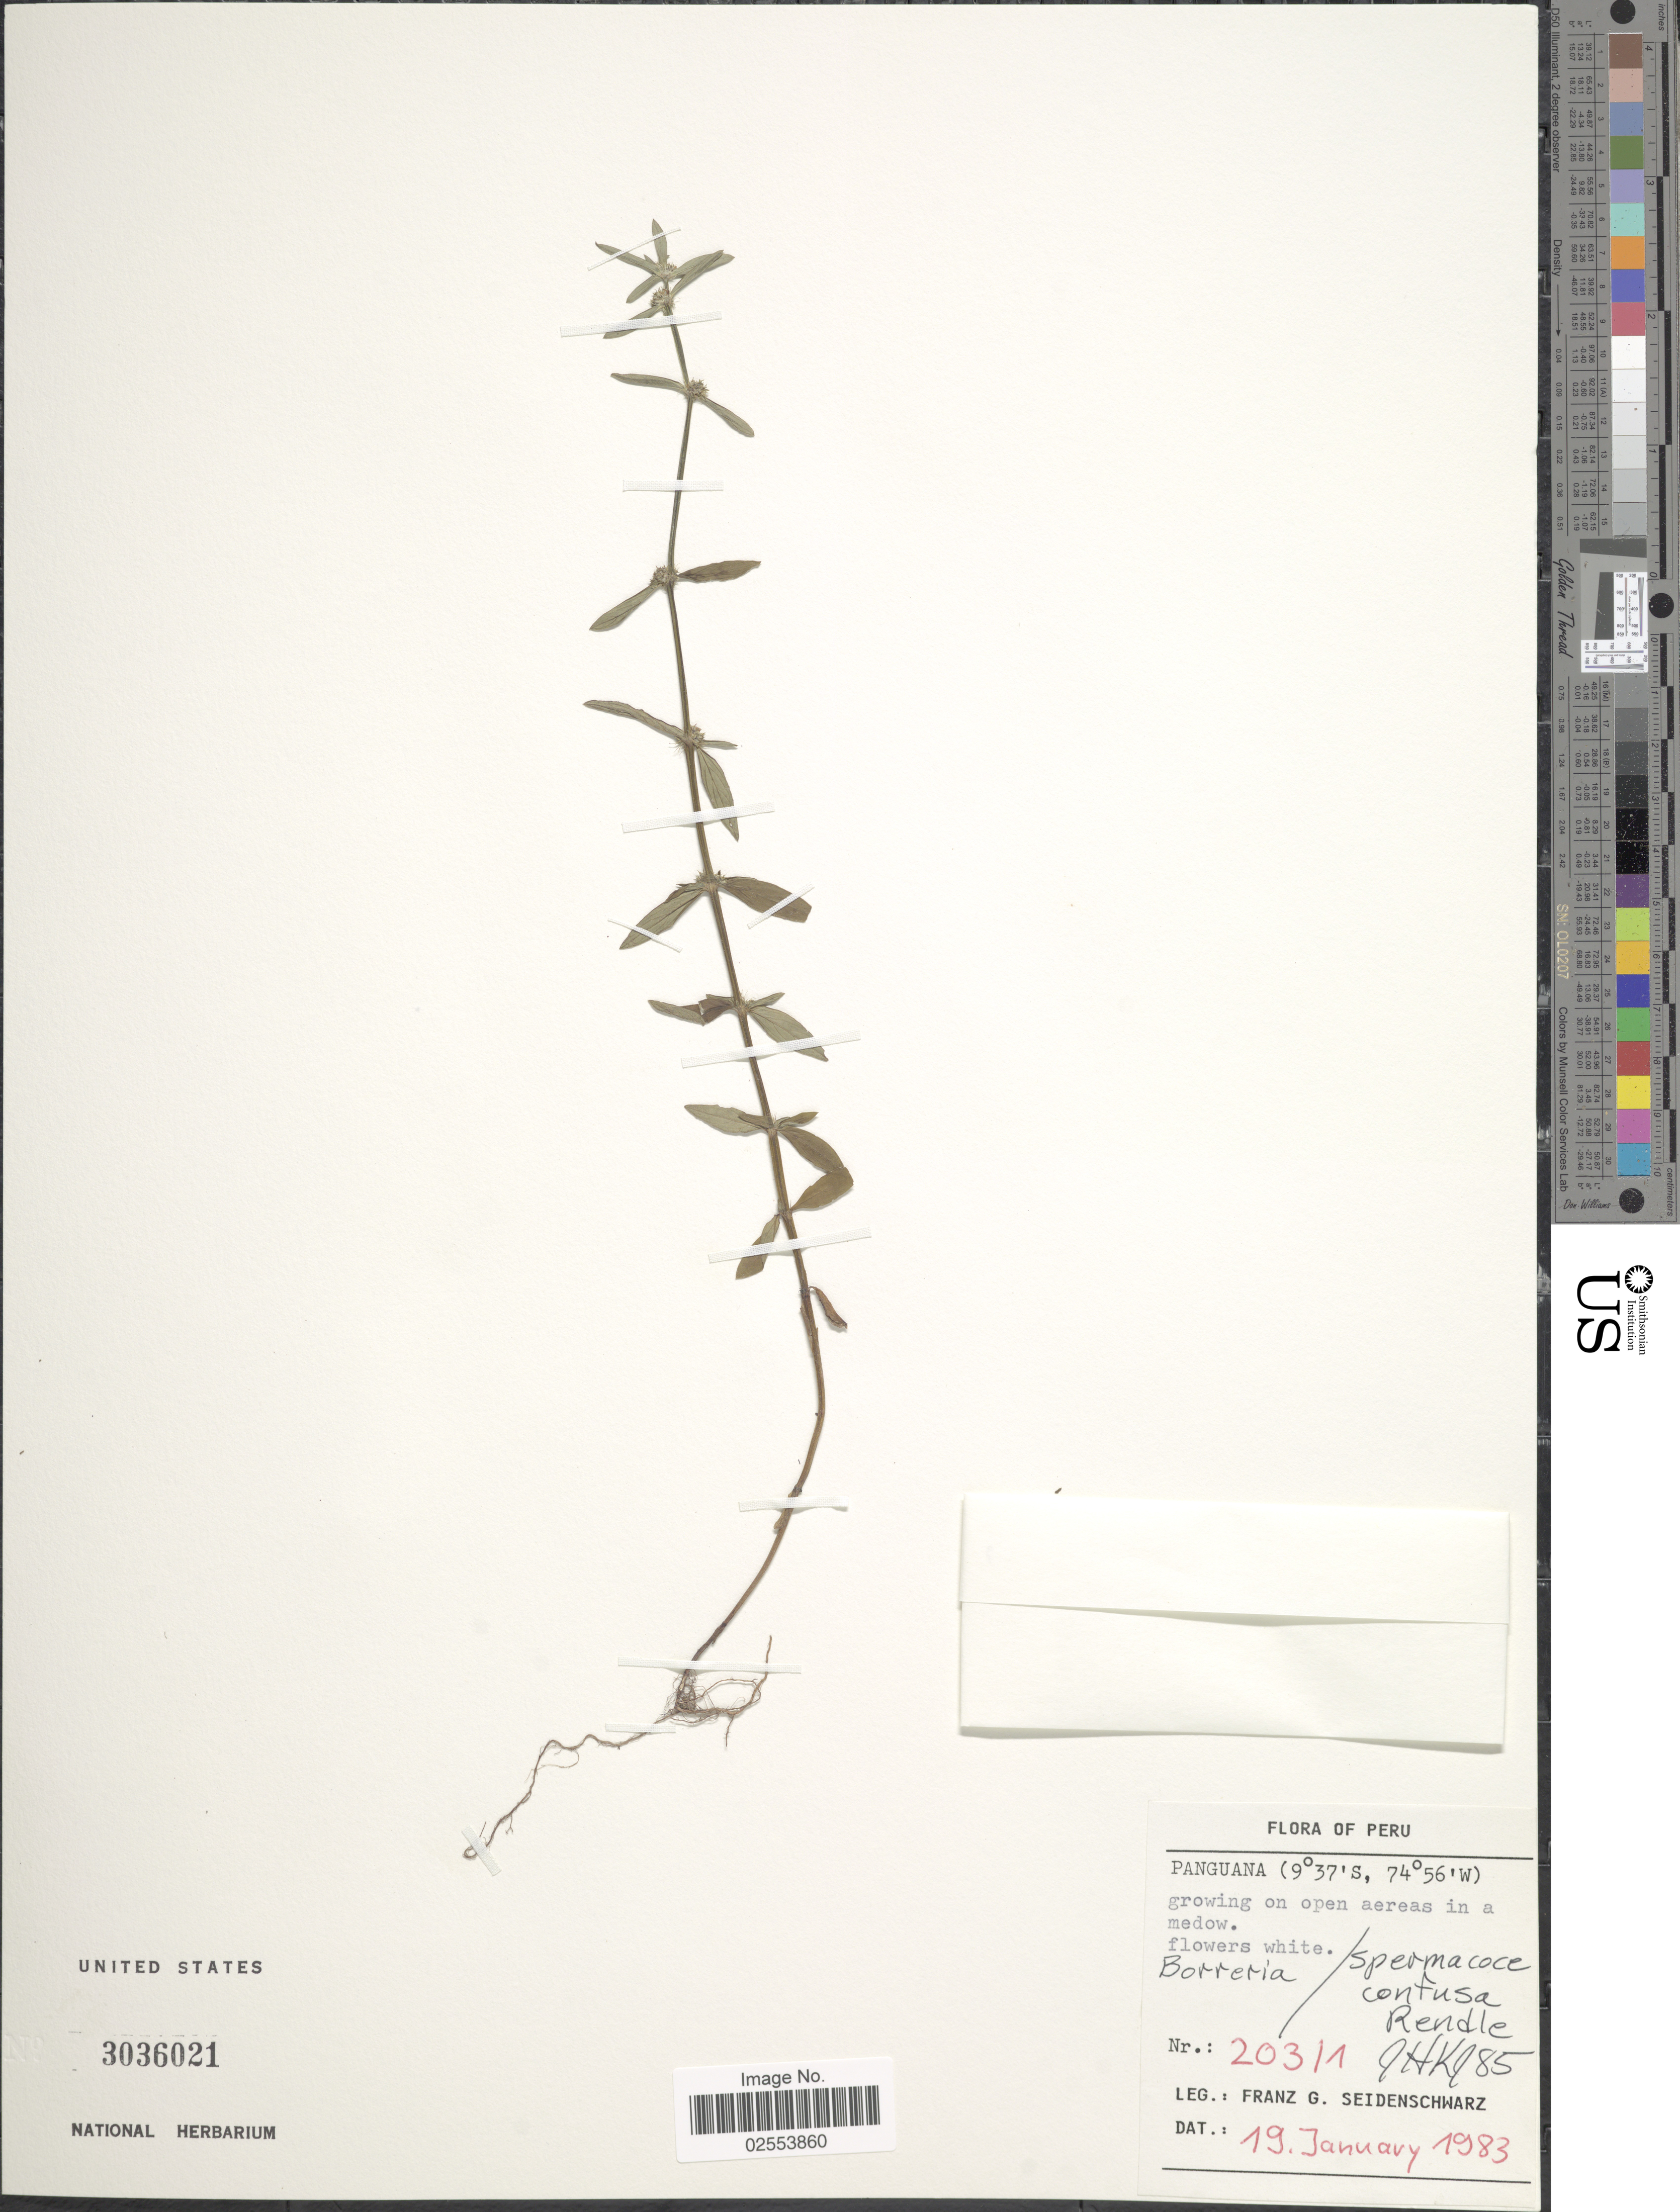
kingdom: Plantae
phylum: Tracheophyta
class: Magnoliopsida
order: Gentianales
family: Rubiaceae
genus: Spermacoce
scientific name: Spermacoce confusa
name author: Rendle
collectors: F. Seidenschwarz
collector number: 20311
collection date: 1983-01-19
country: Peru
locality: On open areas in a meadow, Panguana.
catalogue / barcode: US 3036021